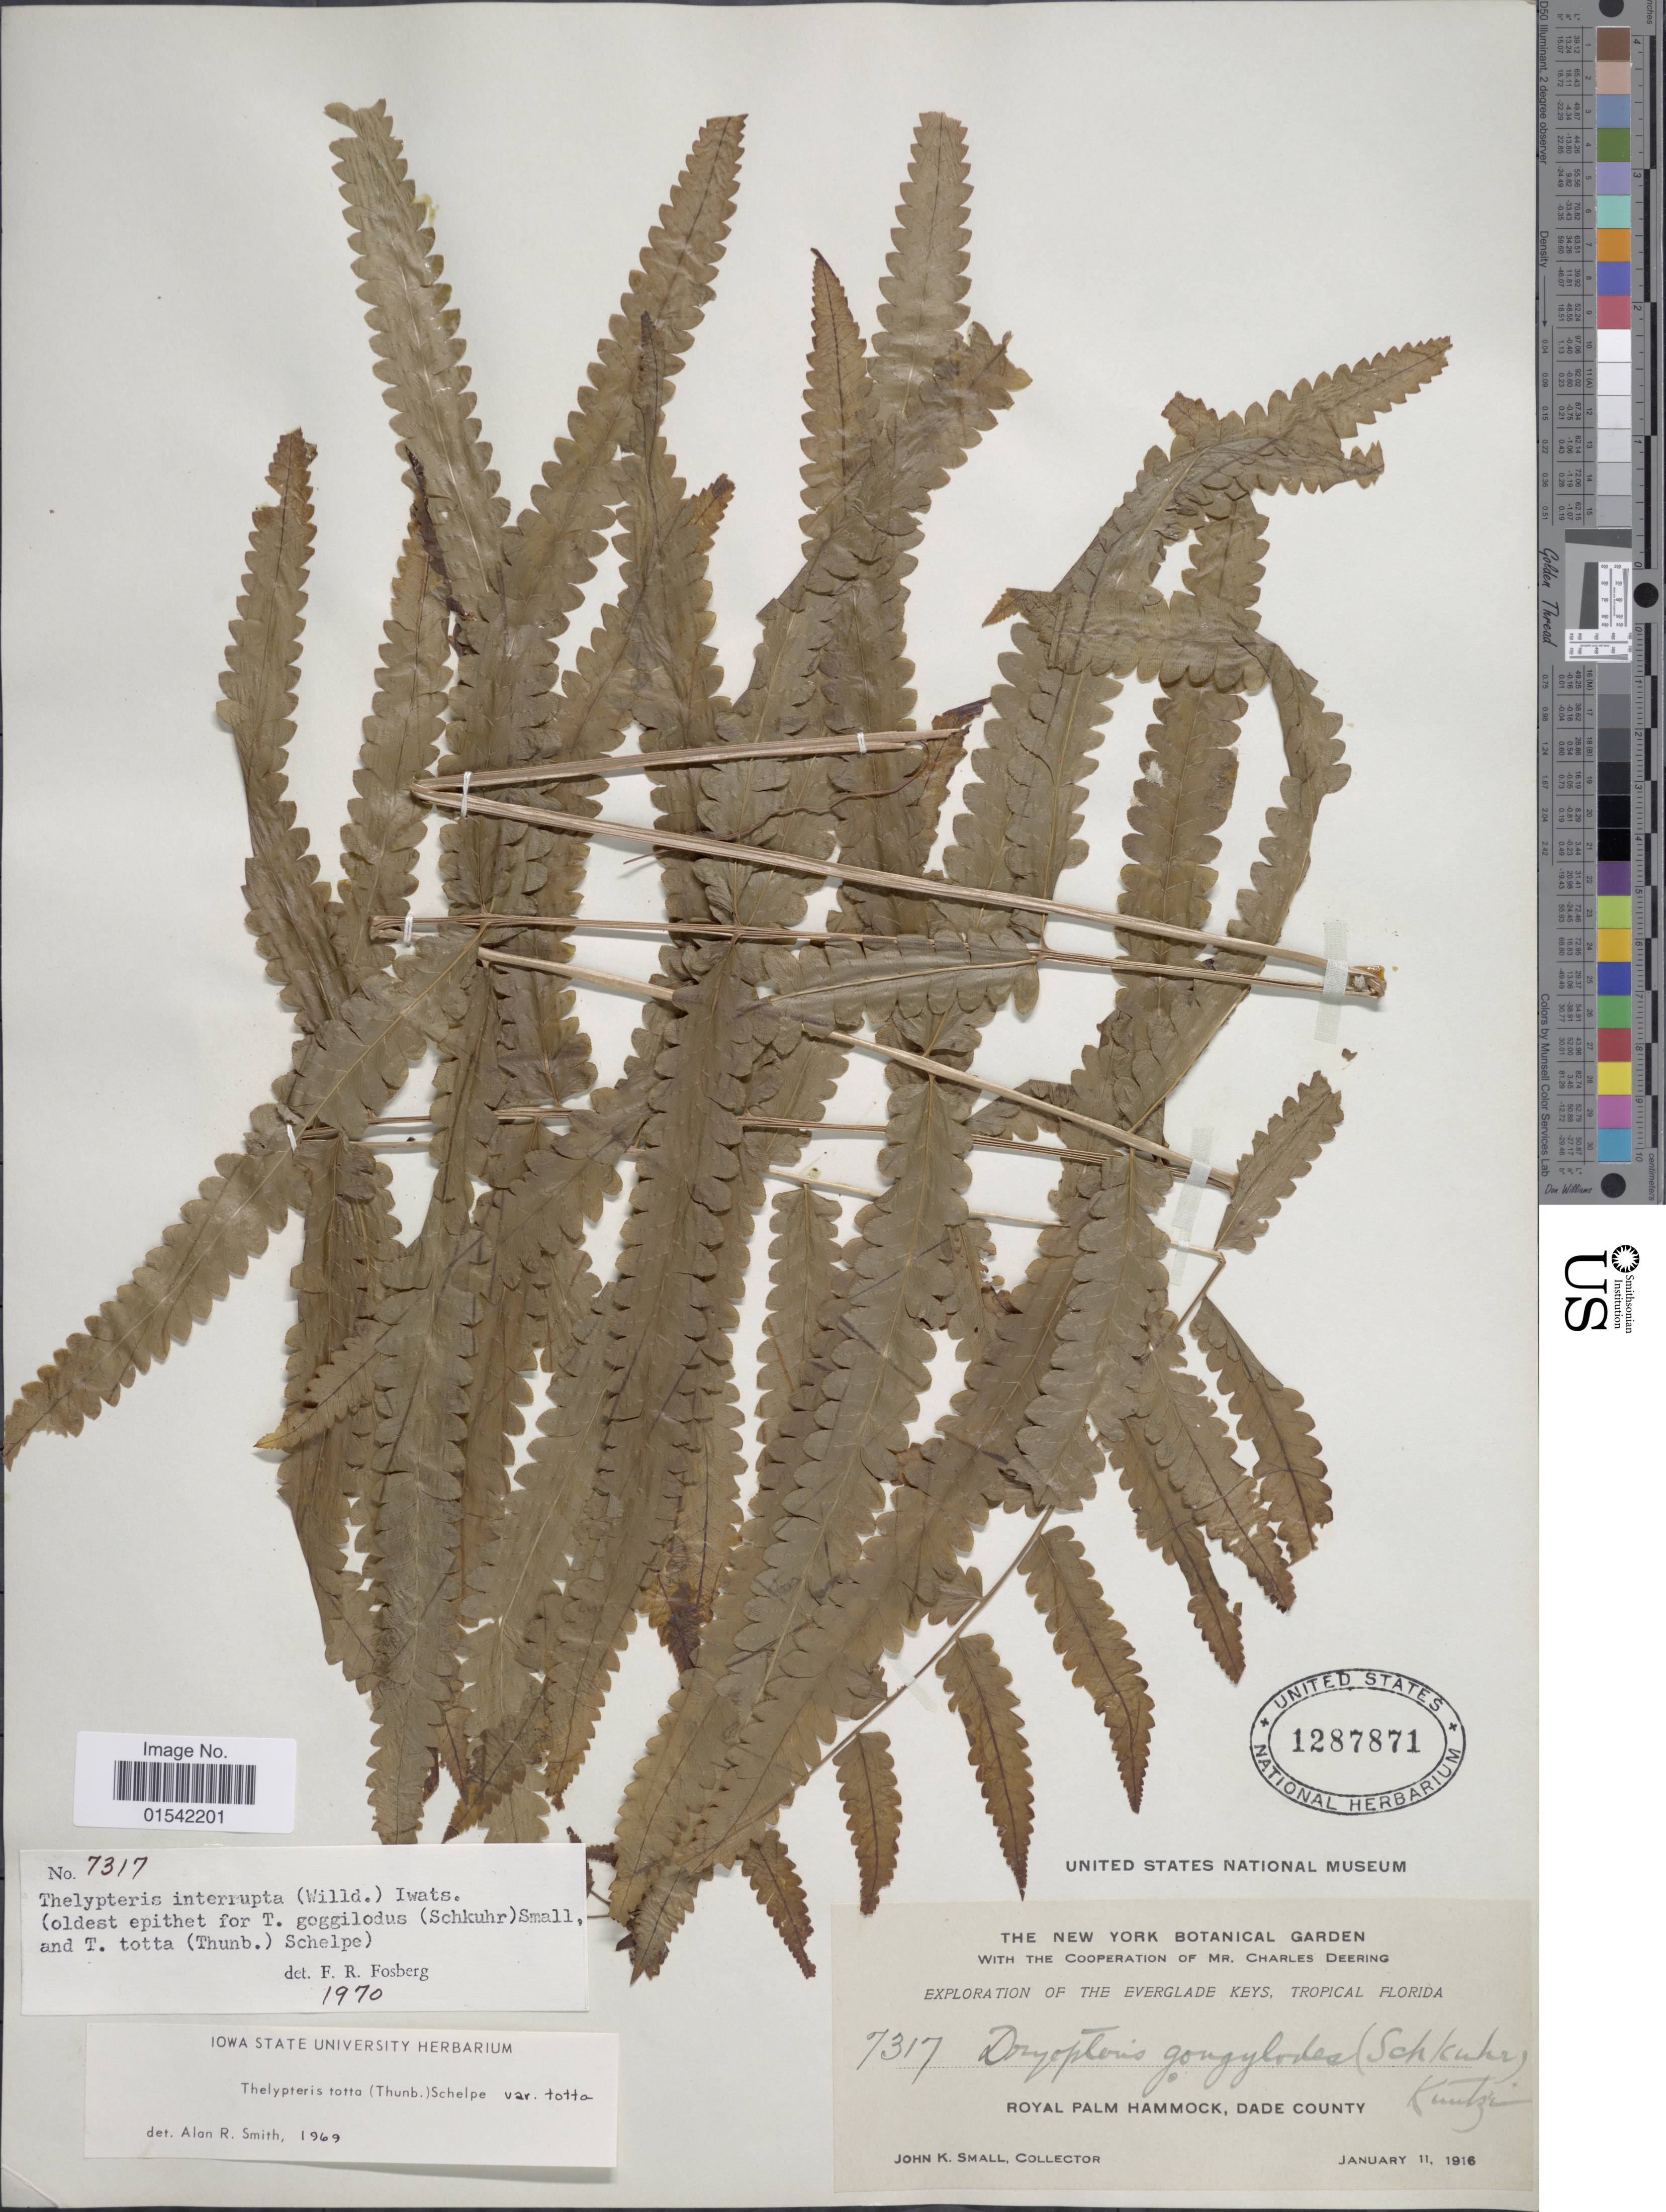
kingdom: Plantae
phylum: Tracheophyta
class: Polypodiopsida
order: Polypodiales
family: Thelypteridaceae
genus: Cyclosorus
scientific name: Cyclosorus interruptus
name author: (Willd.) H. Itô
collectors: J. K. Small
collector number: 7317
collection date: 1916-01-11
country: United States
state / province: Florida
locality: The Everglade Keys, Royal Palm Hammock, Dade County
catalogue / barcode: US 1287871